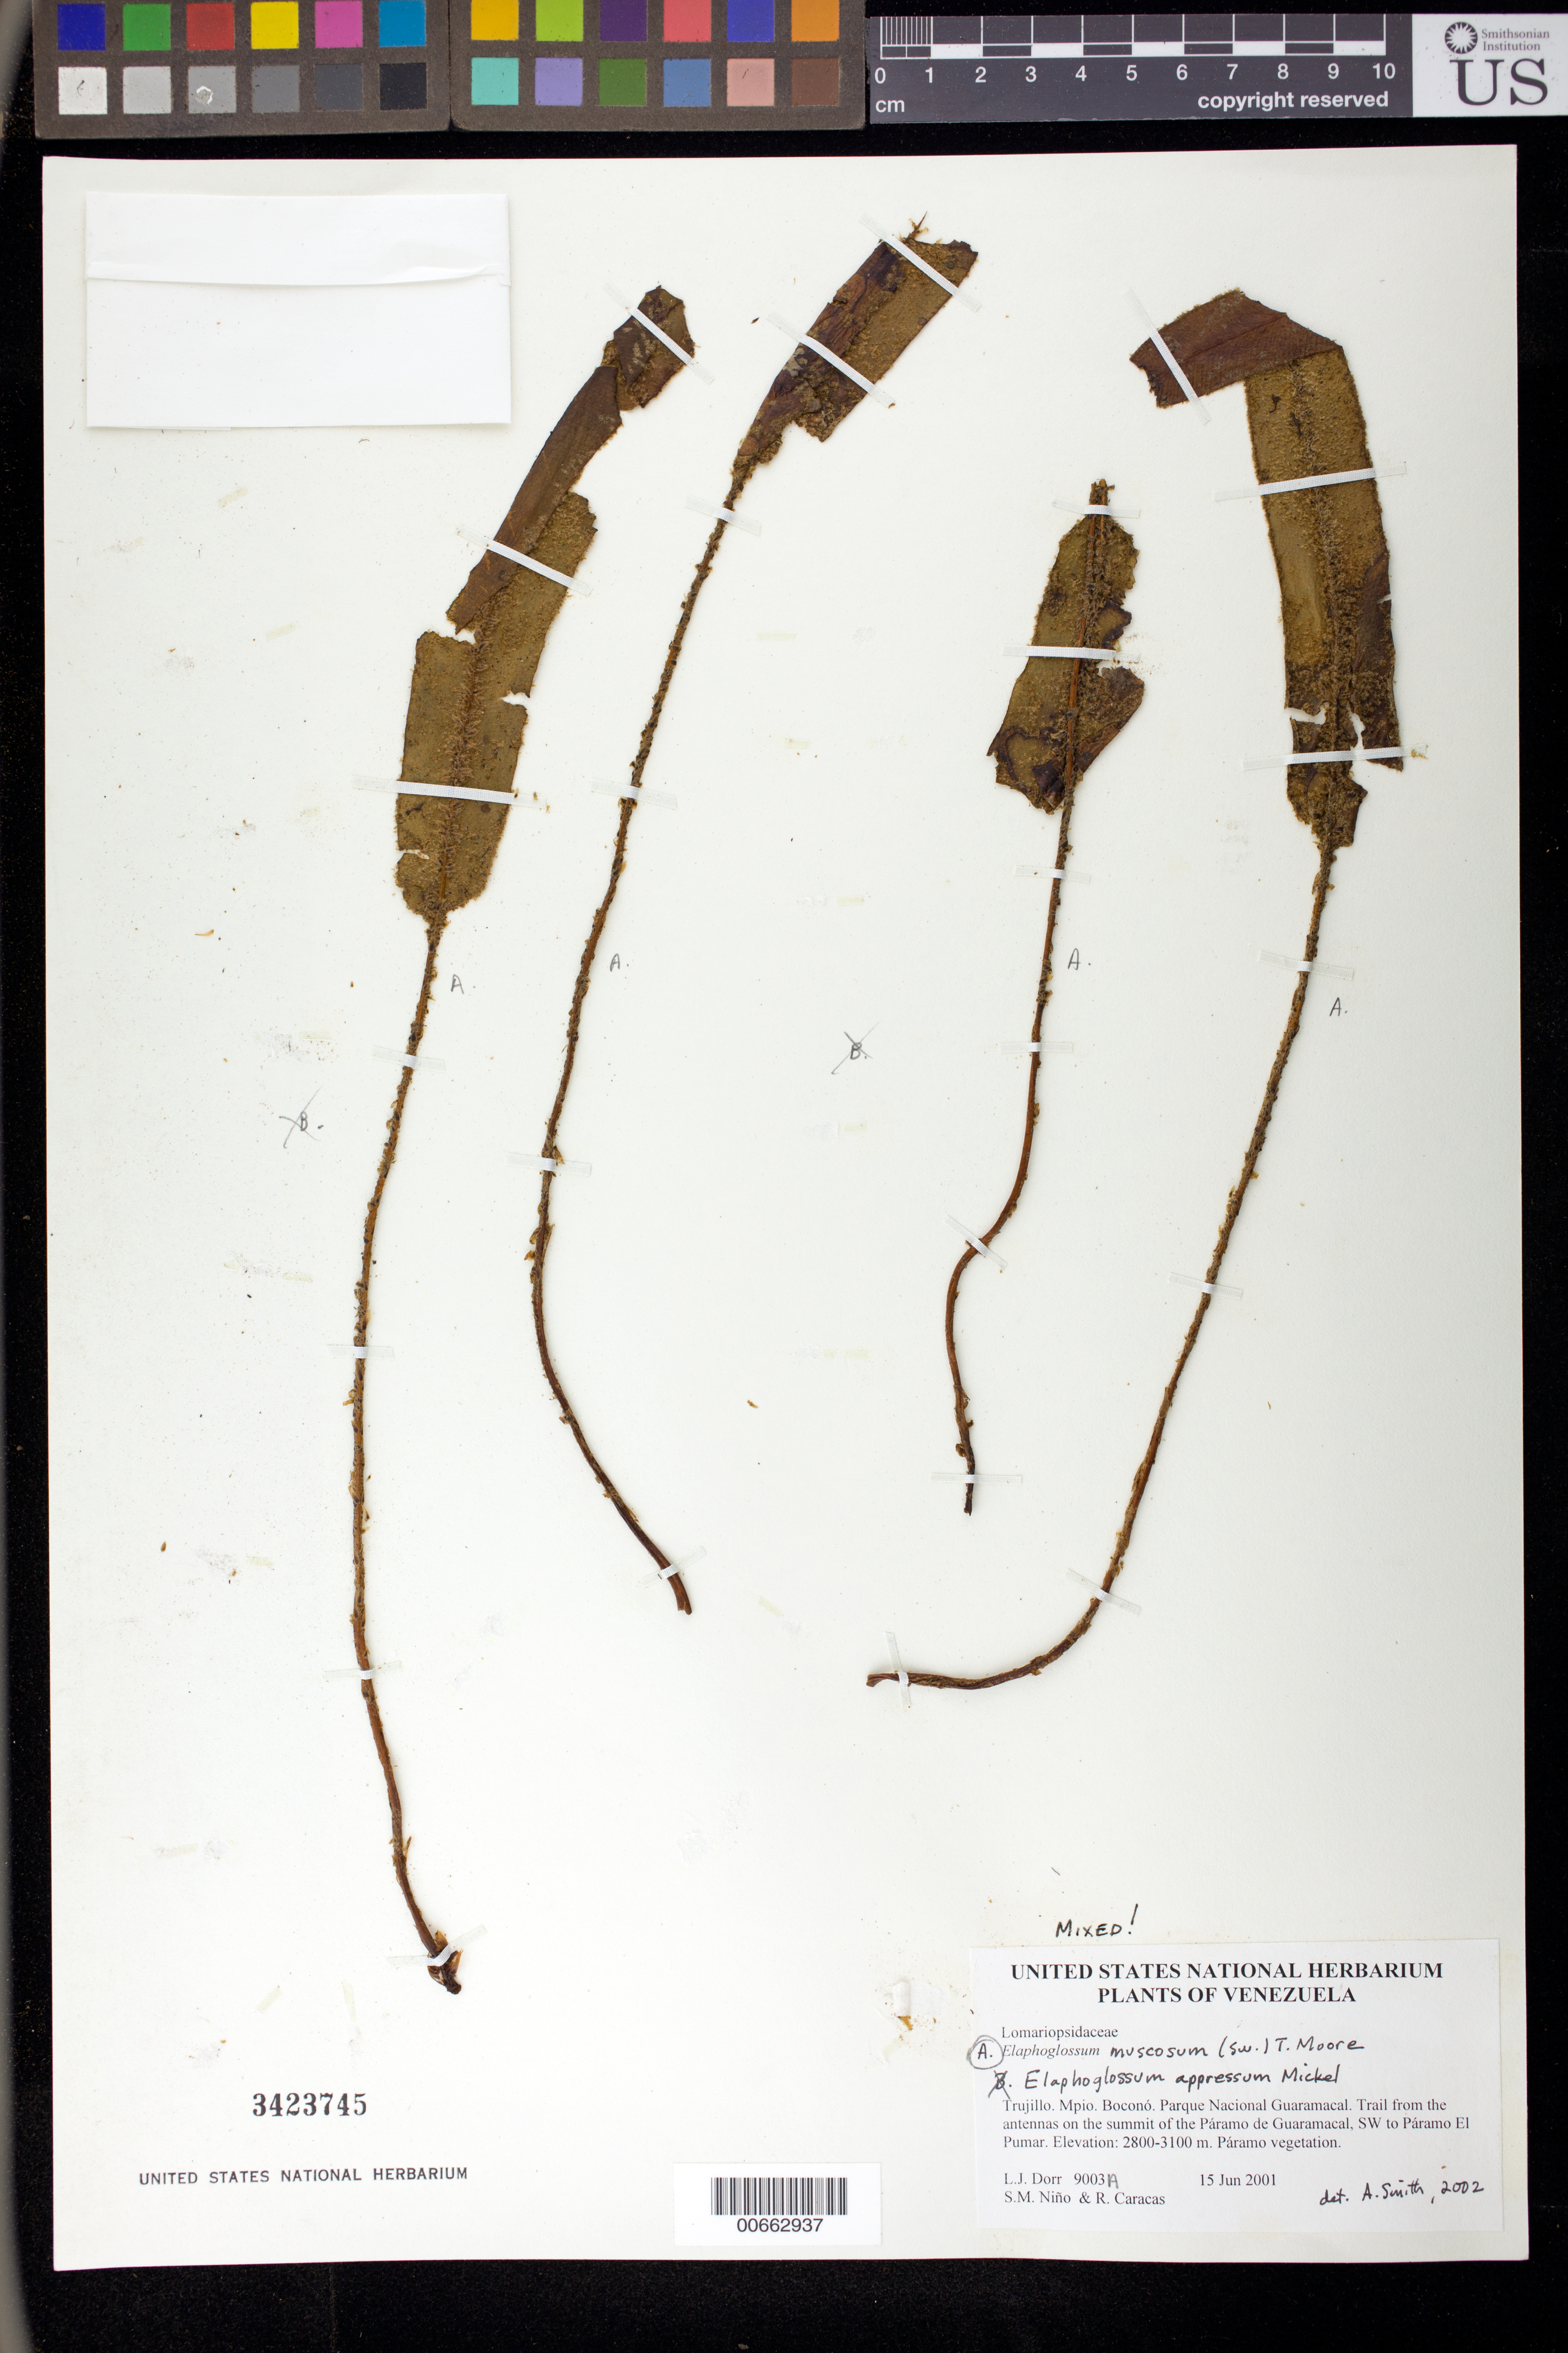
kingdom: Plantae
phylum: Tracheophyta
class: Polypodiopsida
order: Polypodiales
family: Dryopteridaceae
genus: Elaphoglossum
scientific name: Elaphoglossum engelii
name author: (H. Karst.) Christ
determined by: Vasco, A.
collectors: L. J. Dorr, S. M. Niño & R. Caracas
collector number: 9003A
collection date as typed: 15 Jun 2001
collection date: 2001-06-15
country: Venezuela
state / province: Trujillo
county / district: Boconó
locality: Parque Nacional Guaramacal. Trail from the antennas on the summit of the Páramo de Guaramacal, SW to Páramo El Pumar.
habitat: Páramo vegetation.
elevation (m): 2800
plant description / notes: PORT, US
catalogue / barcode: US 3423745